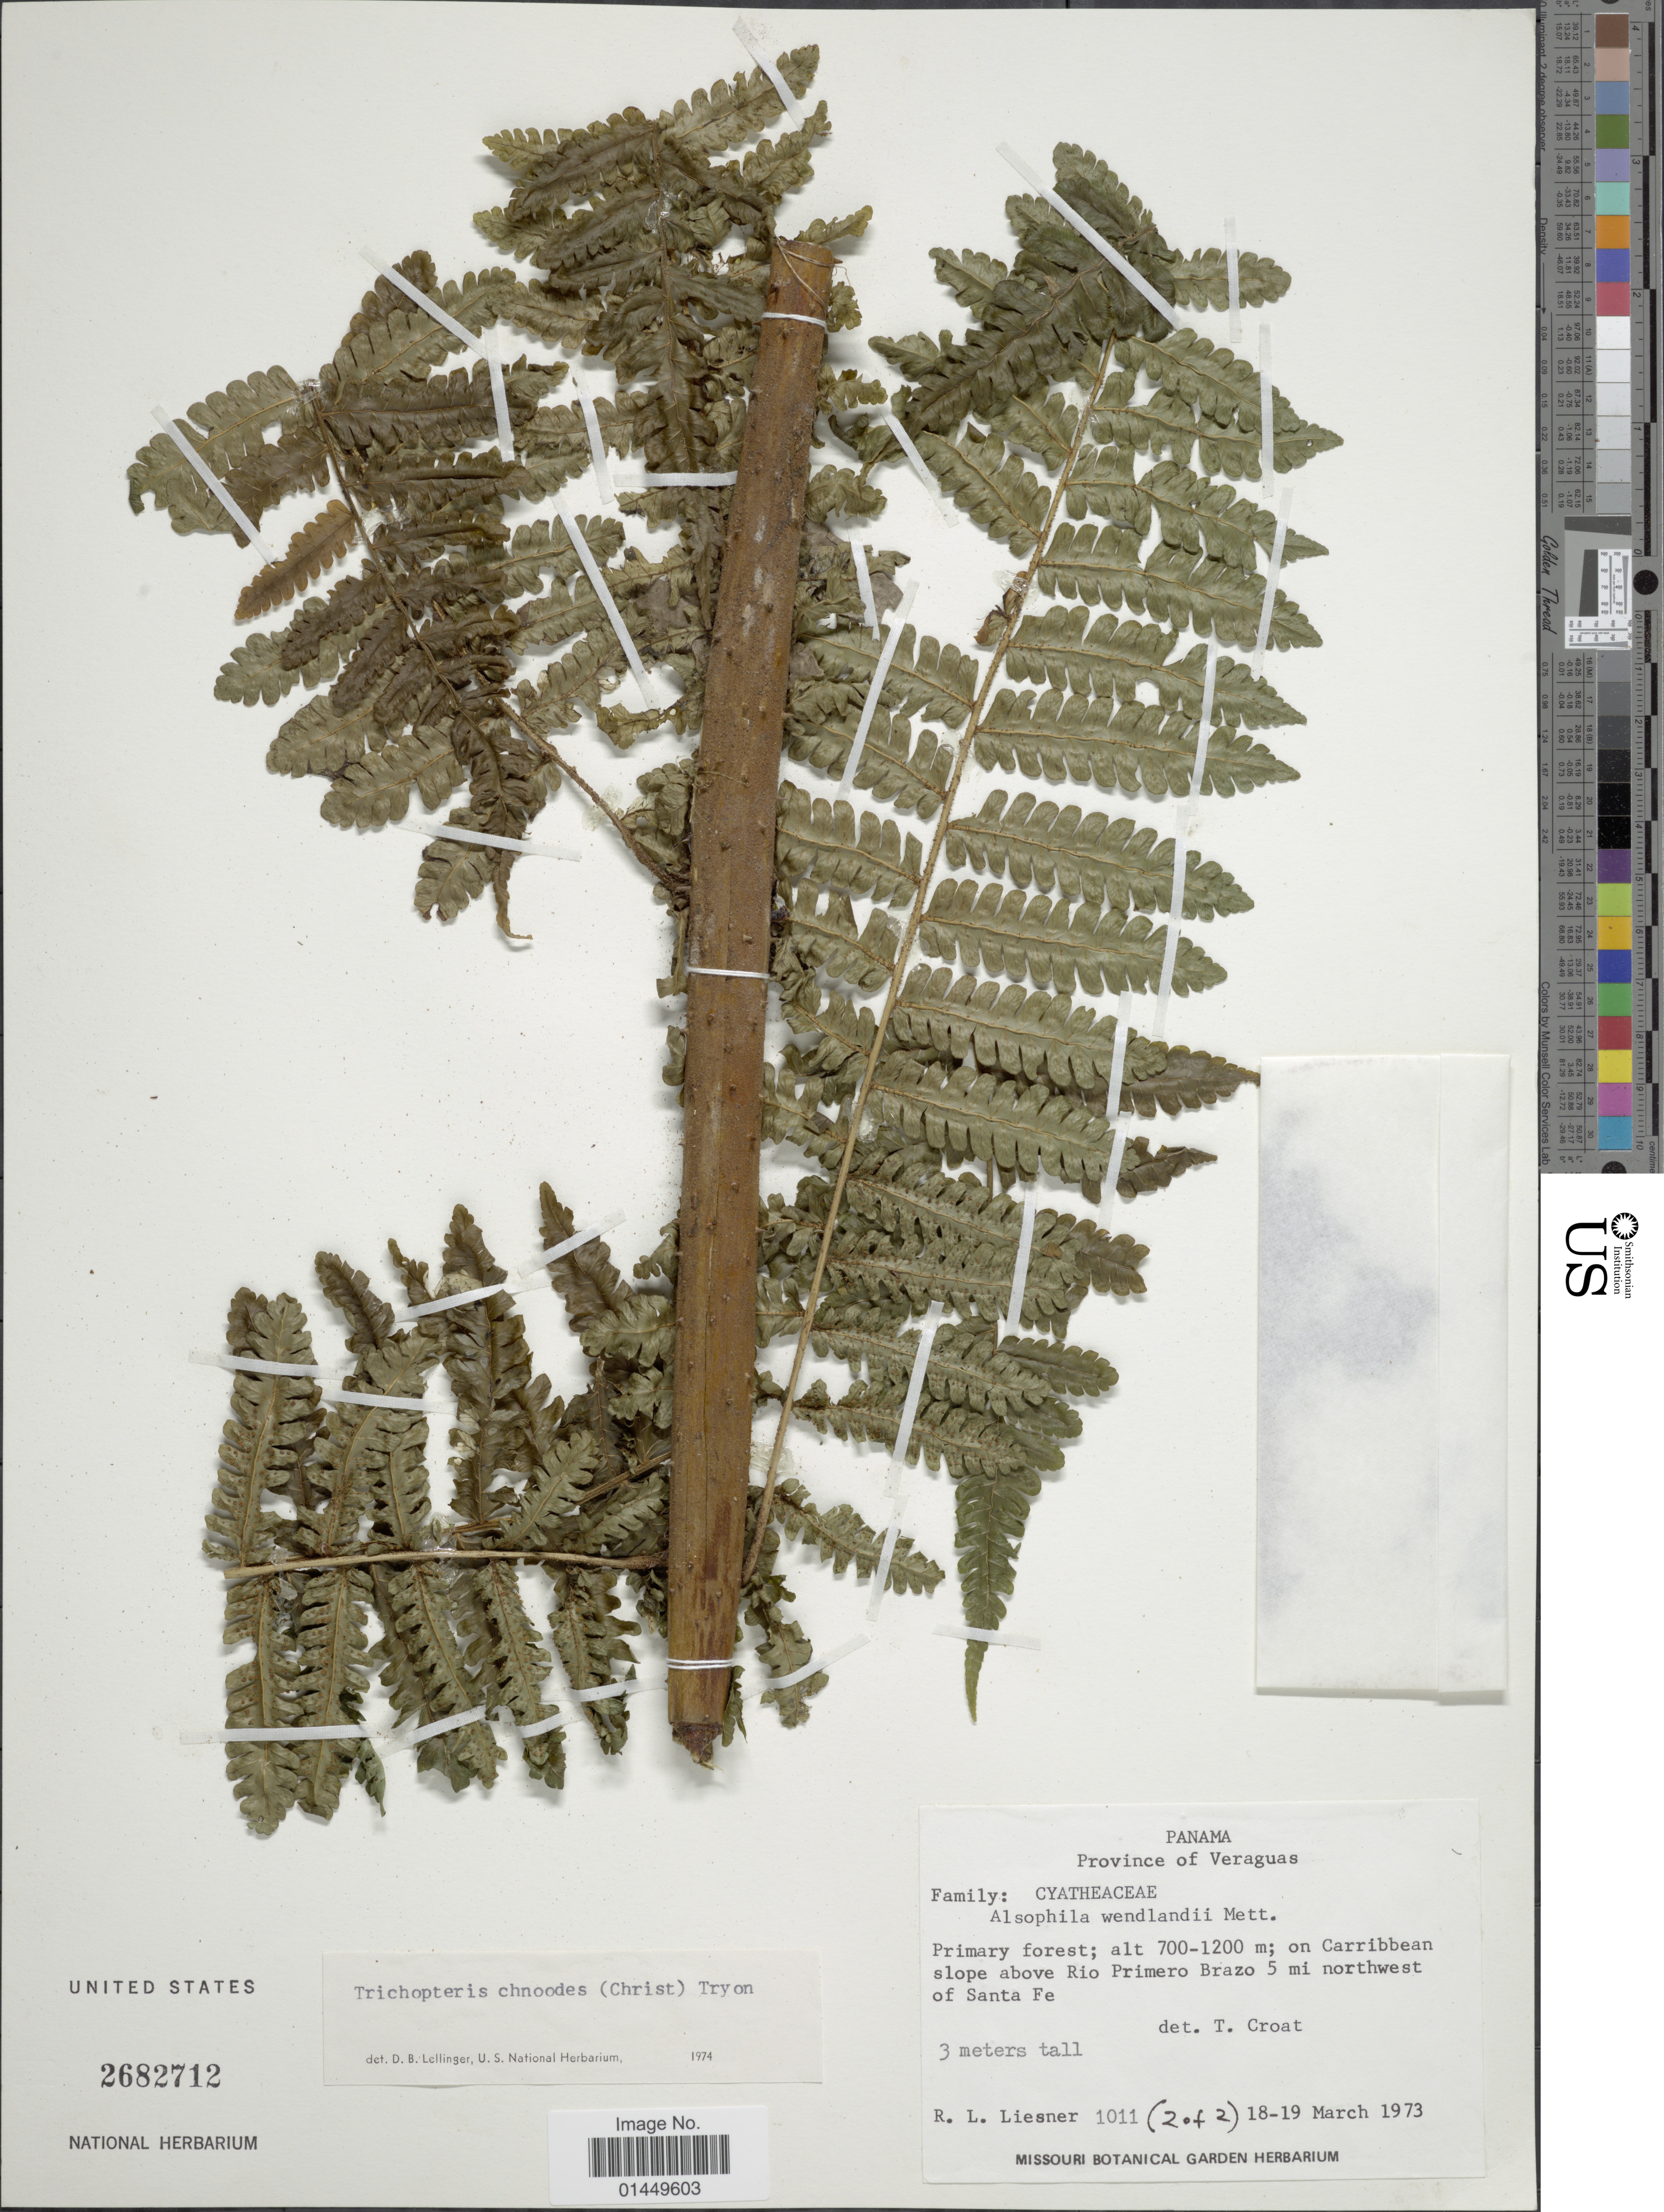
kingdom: Plantae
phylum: Tracheophyta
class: Polypodiopsida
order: Cyatheales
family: Cyatheaceae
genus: Cyathea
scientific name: Cyathea schiedeana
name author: (C. Presl) Domin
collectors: R. L. Liesner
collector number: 1011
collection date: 1973-03-18/1973-03-19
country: Panama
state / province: Veraguas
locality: Province of Veraguas, On Caribbean slope above Rio Primero Brazo 5 mi northwest of Sante Fe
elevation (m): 700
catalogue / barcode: US 2682712